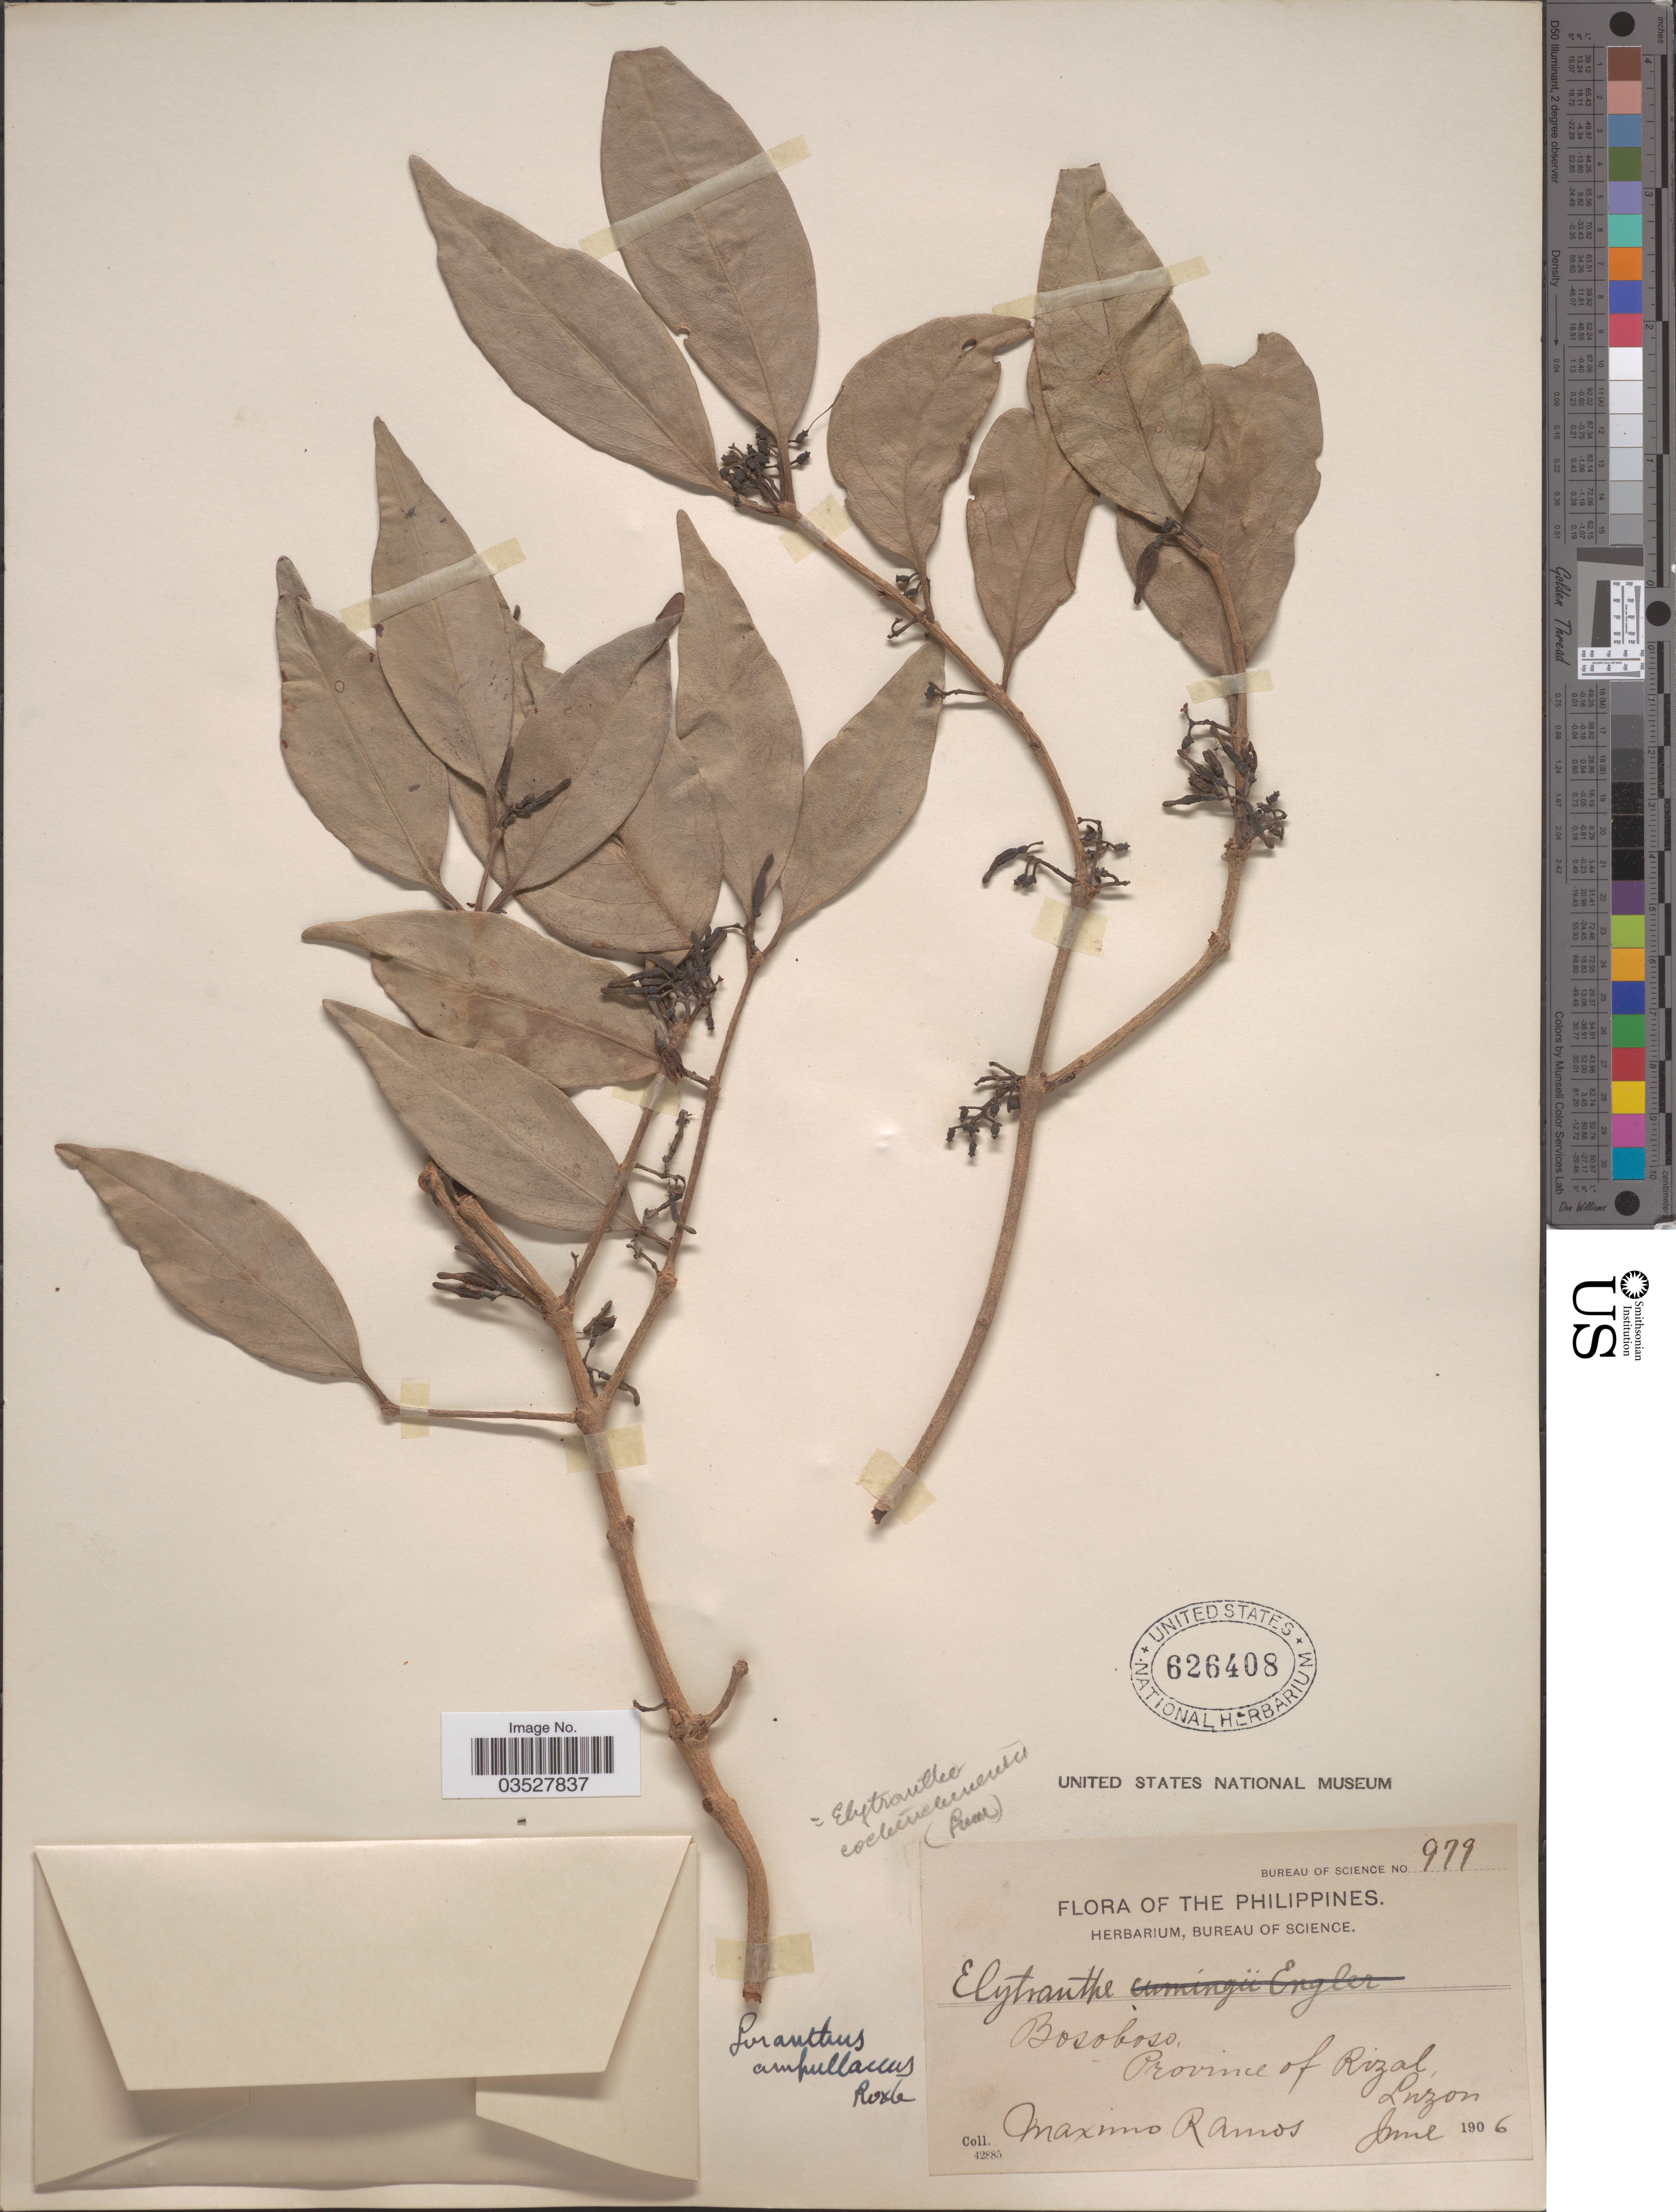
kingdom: Plantae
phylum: Tracheophyta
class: Magnoliopsida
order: Santalales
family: Loranthaceae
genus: Elytranthe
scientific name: Elytranthe cochinchinensis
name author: (Lour.) G. Don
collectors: M. Ramos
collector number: Bureau of Science 979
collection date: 1906-06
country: Philippines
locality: Bosoboso. Province of Rizal, Luzon.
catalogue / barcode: US 626408